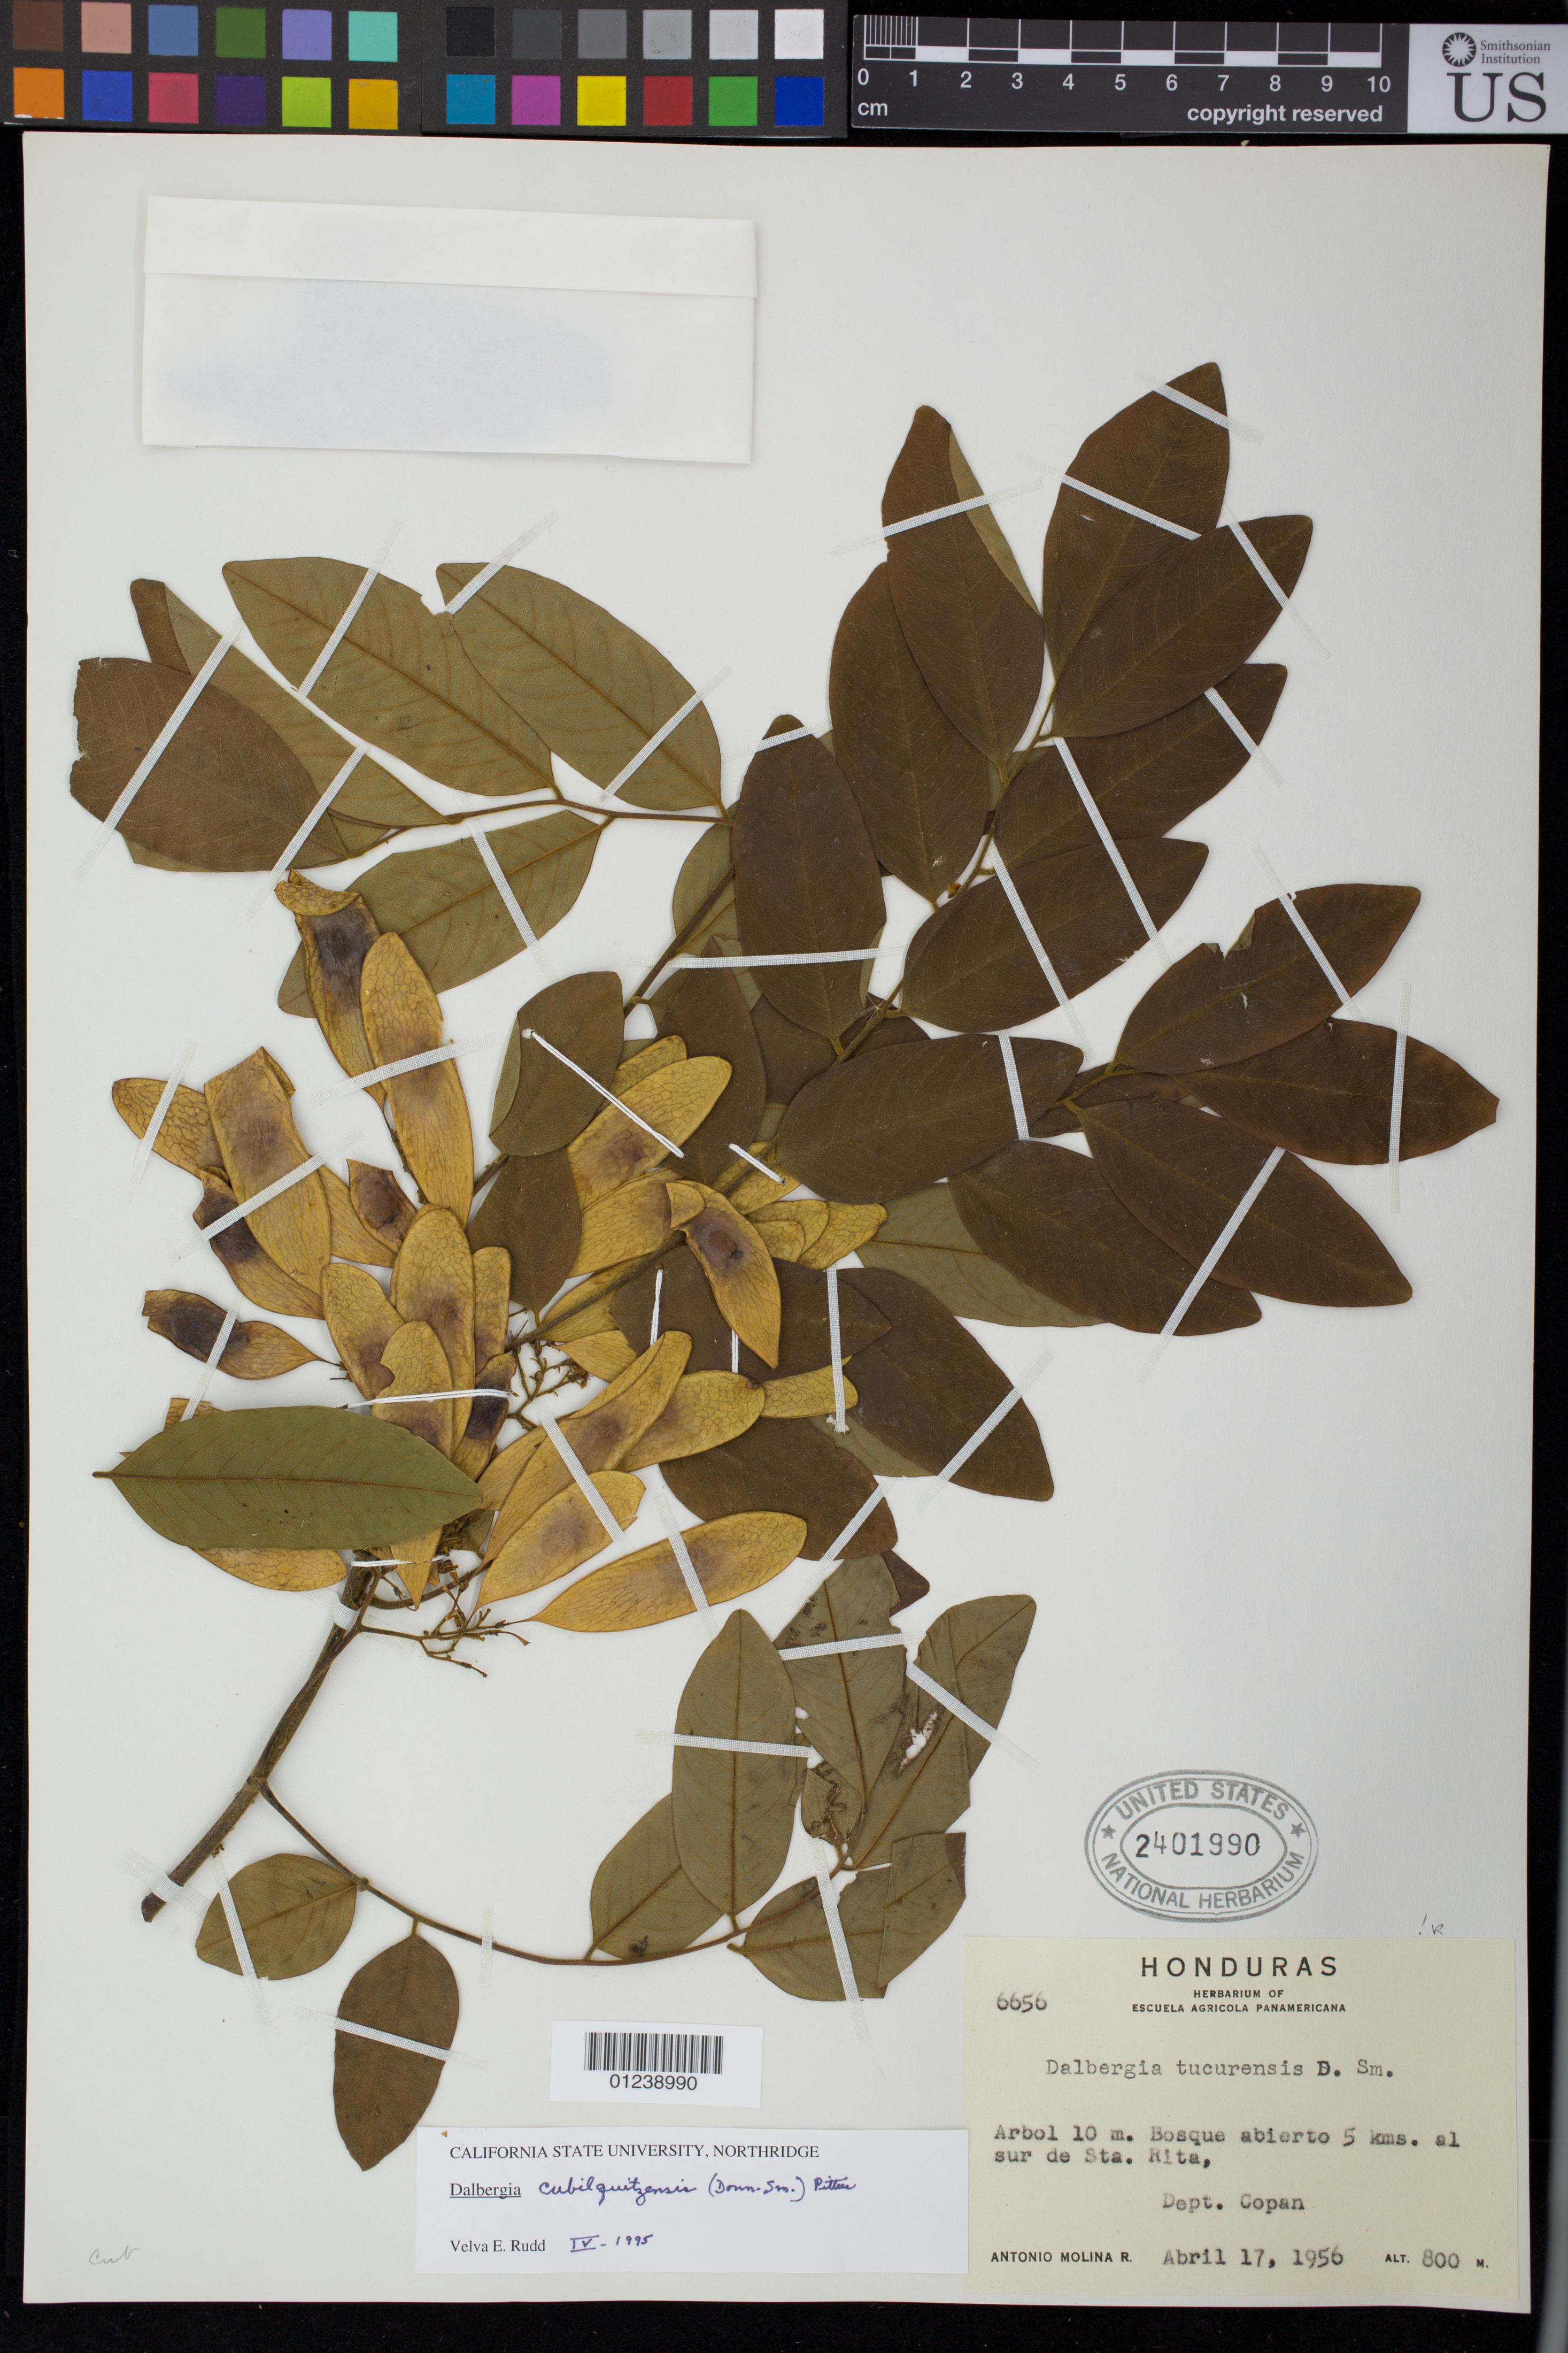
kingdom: Plantae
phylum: Tracheophyta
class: Magnoliopsida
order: Fabales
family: Fabaceae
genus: Dalbergia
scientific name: Dalbergia cubilquitzensis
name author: (Donn. Sm.) Pittier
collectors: A. Molina R.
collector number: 6656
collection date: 1956-04-17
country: Honduras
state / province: Copán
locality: Bosque abierto 5 kms. al sur de Sta. Rita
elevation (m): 800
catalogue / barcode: US 2401990